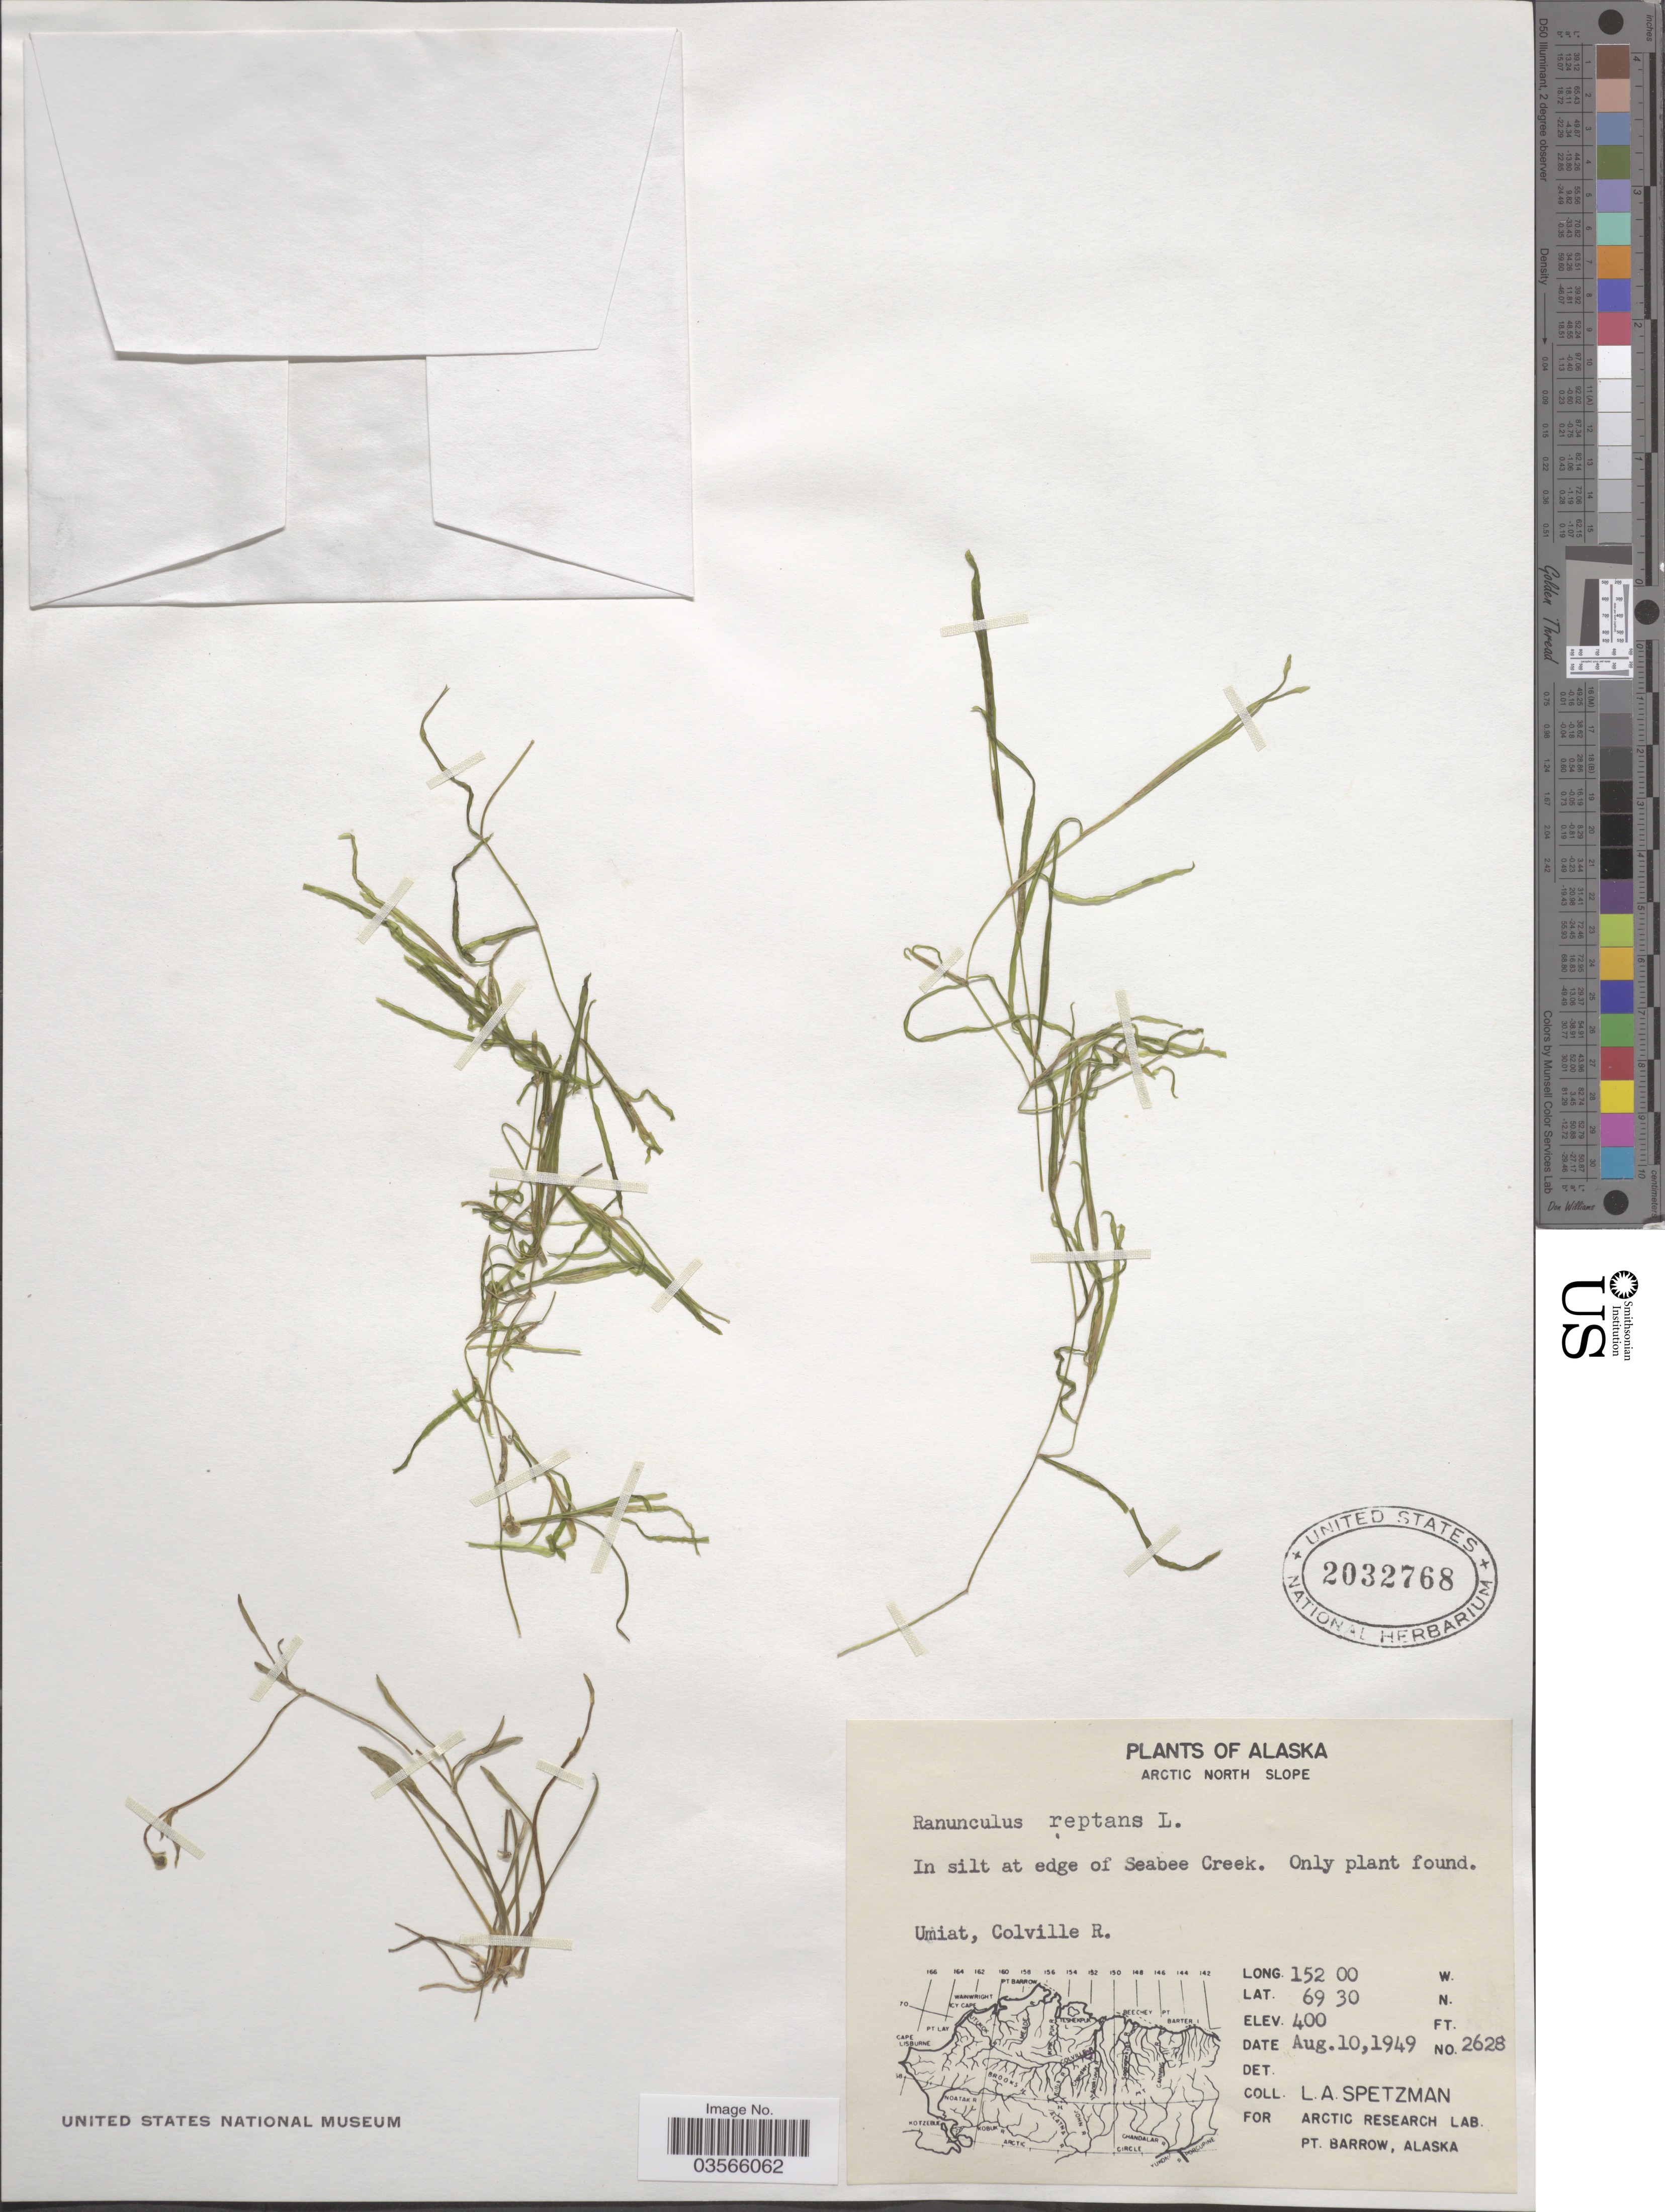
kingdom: Plantae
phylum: Tracheophyta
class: Magnoliopsida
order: Ranunculales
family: Ranunculaceae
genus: Ranunculus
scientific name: Ranunculus flammula var. filiformis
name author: (Michx.) Hook.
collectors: L. Spetzman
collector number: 2628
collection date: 1949-08-10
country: United States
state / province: Alaska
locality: Arctic North Slope. Umiat, Colville R.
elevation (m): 122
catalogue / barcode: US 2032768